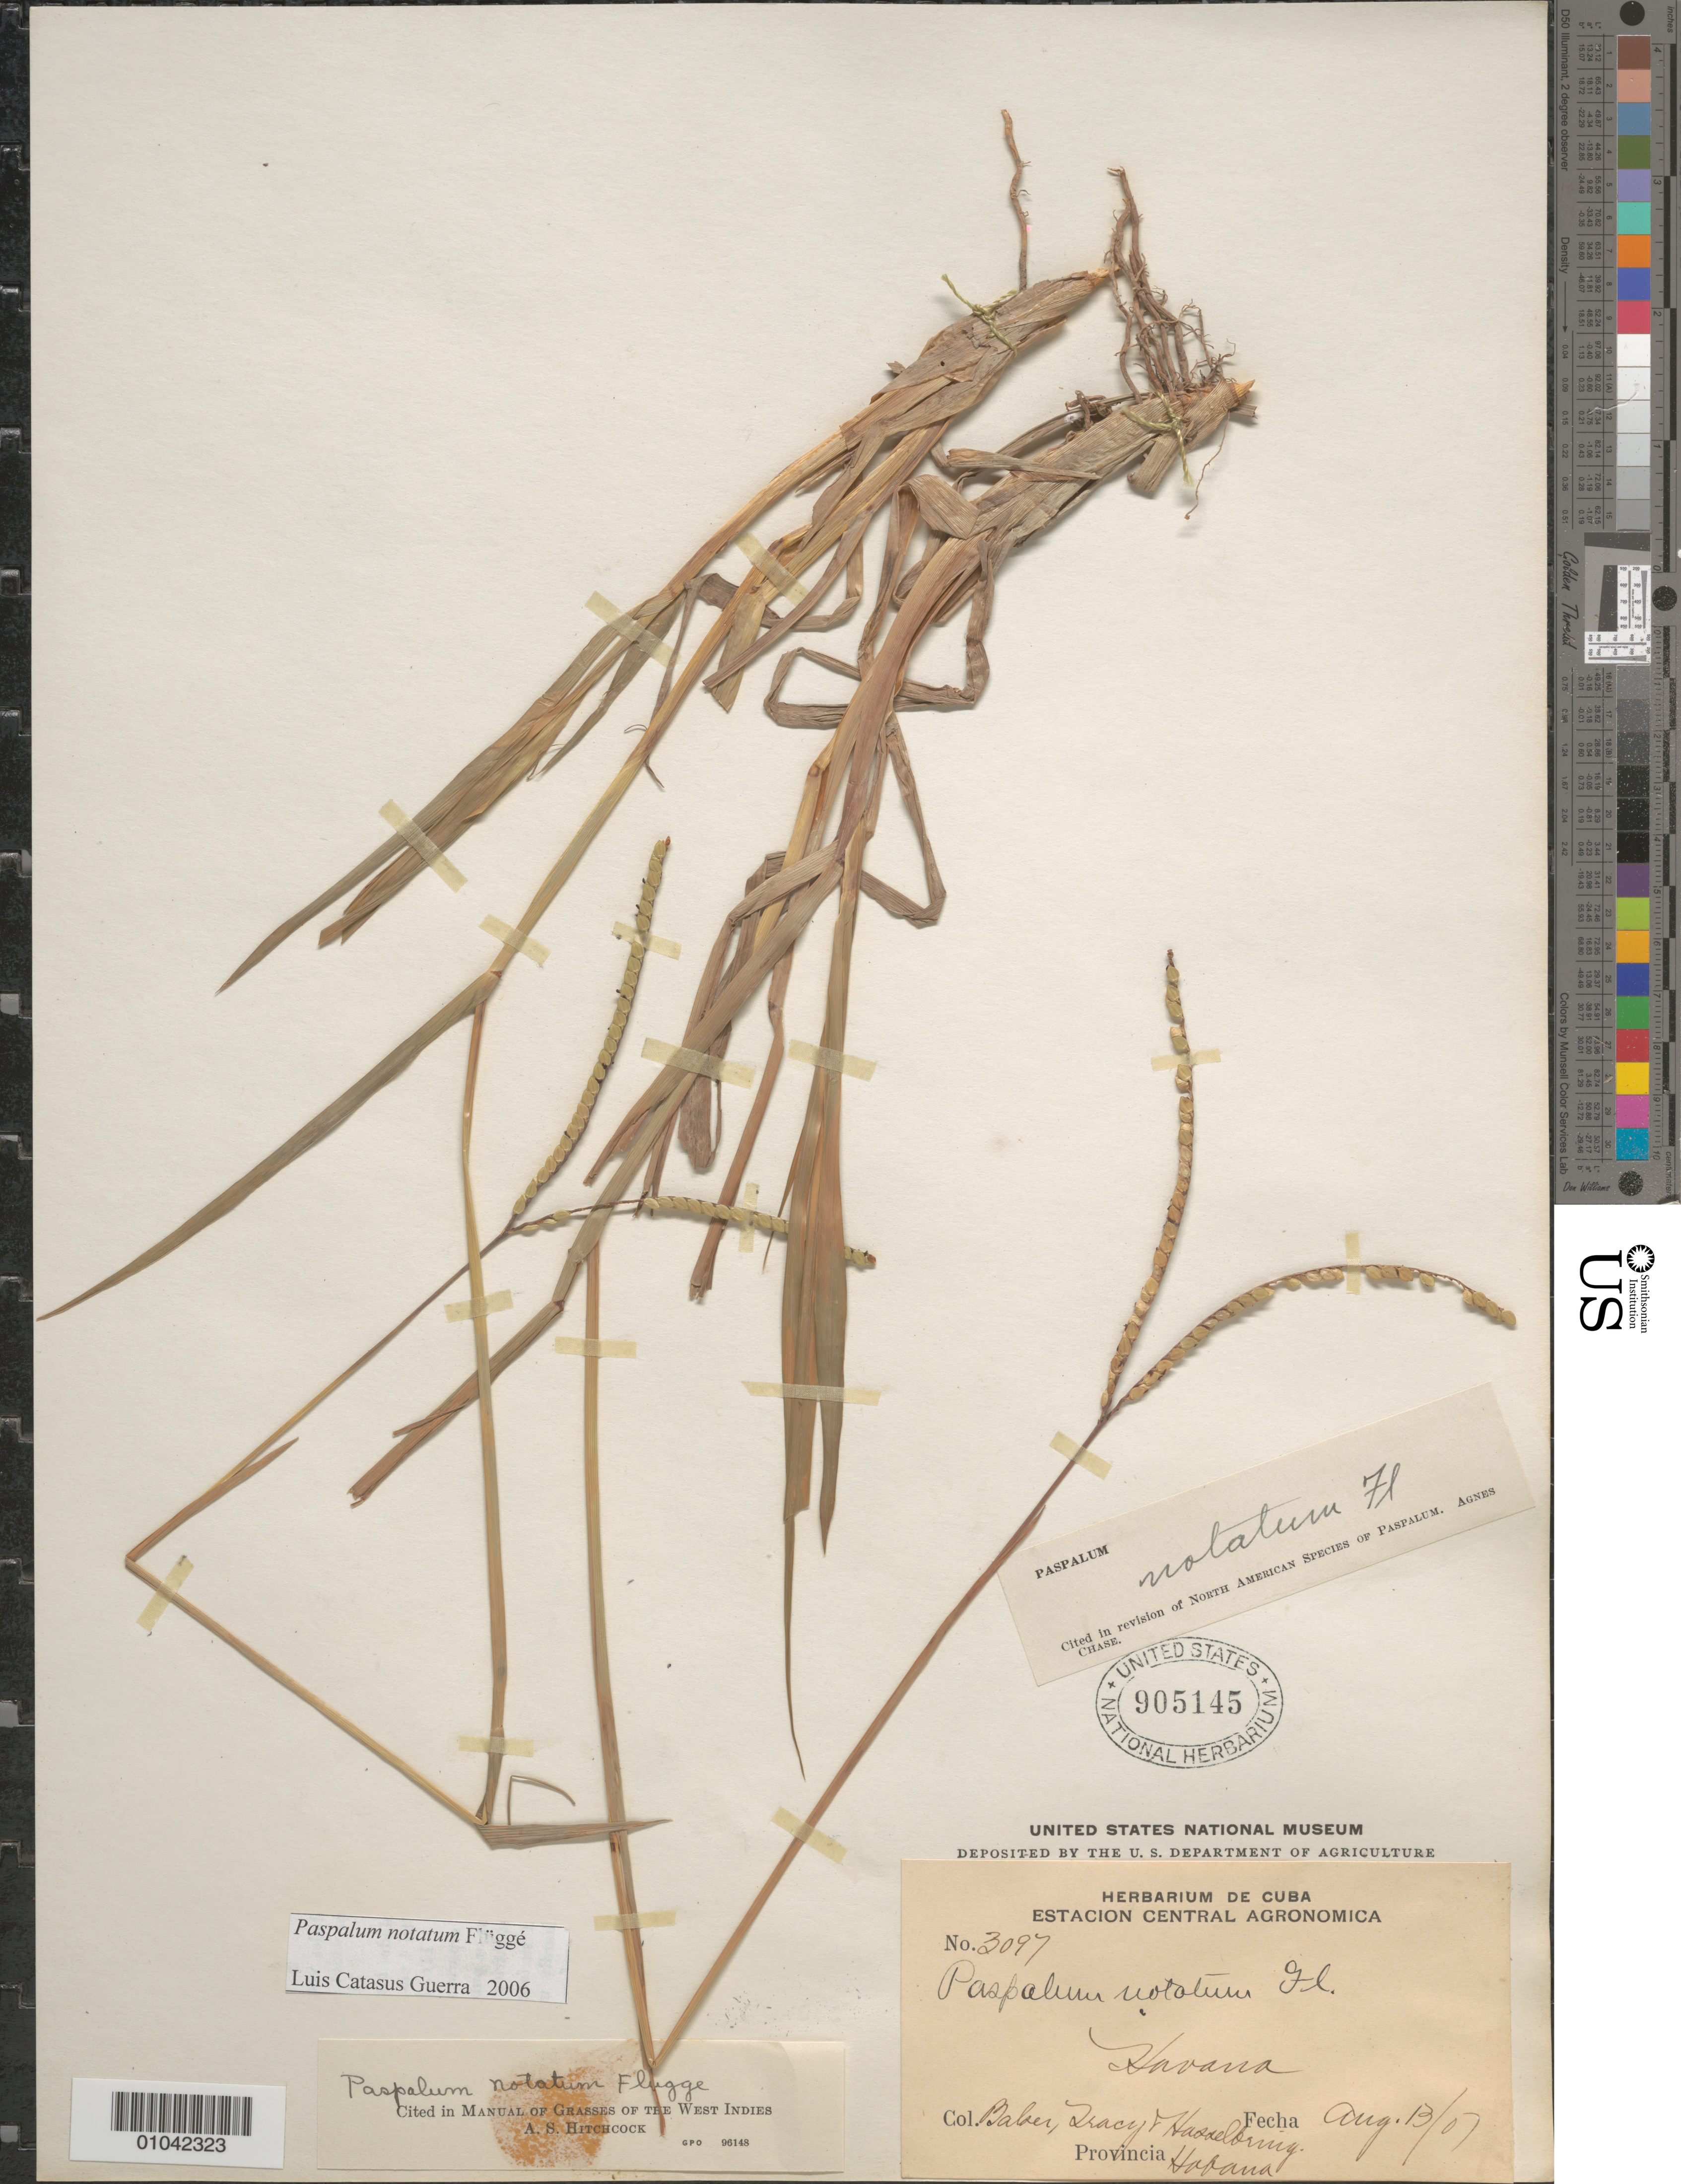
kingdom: Plantae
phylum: Tracheophyta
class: Liliopsida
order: Poales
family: Poaceae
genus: Paspalum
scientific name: Paspalum notatum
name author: Flüggé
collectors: C. F. Baker, -. Tracy & H. Hasselbring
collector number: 3097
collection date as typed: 13 Aug 1907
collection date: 1907-08-13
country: Cuba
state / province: La Habana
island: Cuba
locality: La Habana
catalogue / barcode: US 905145